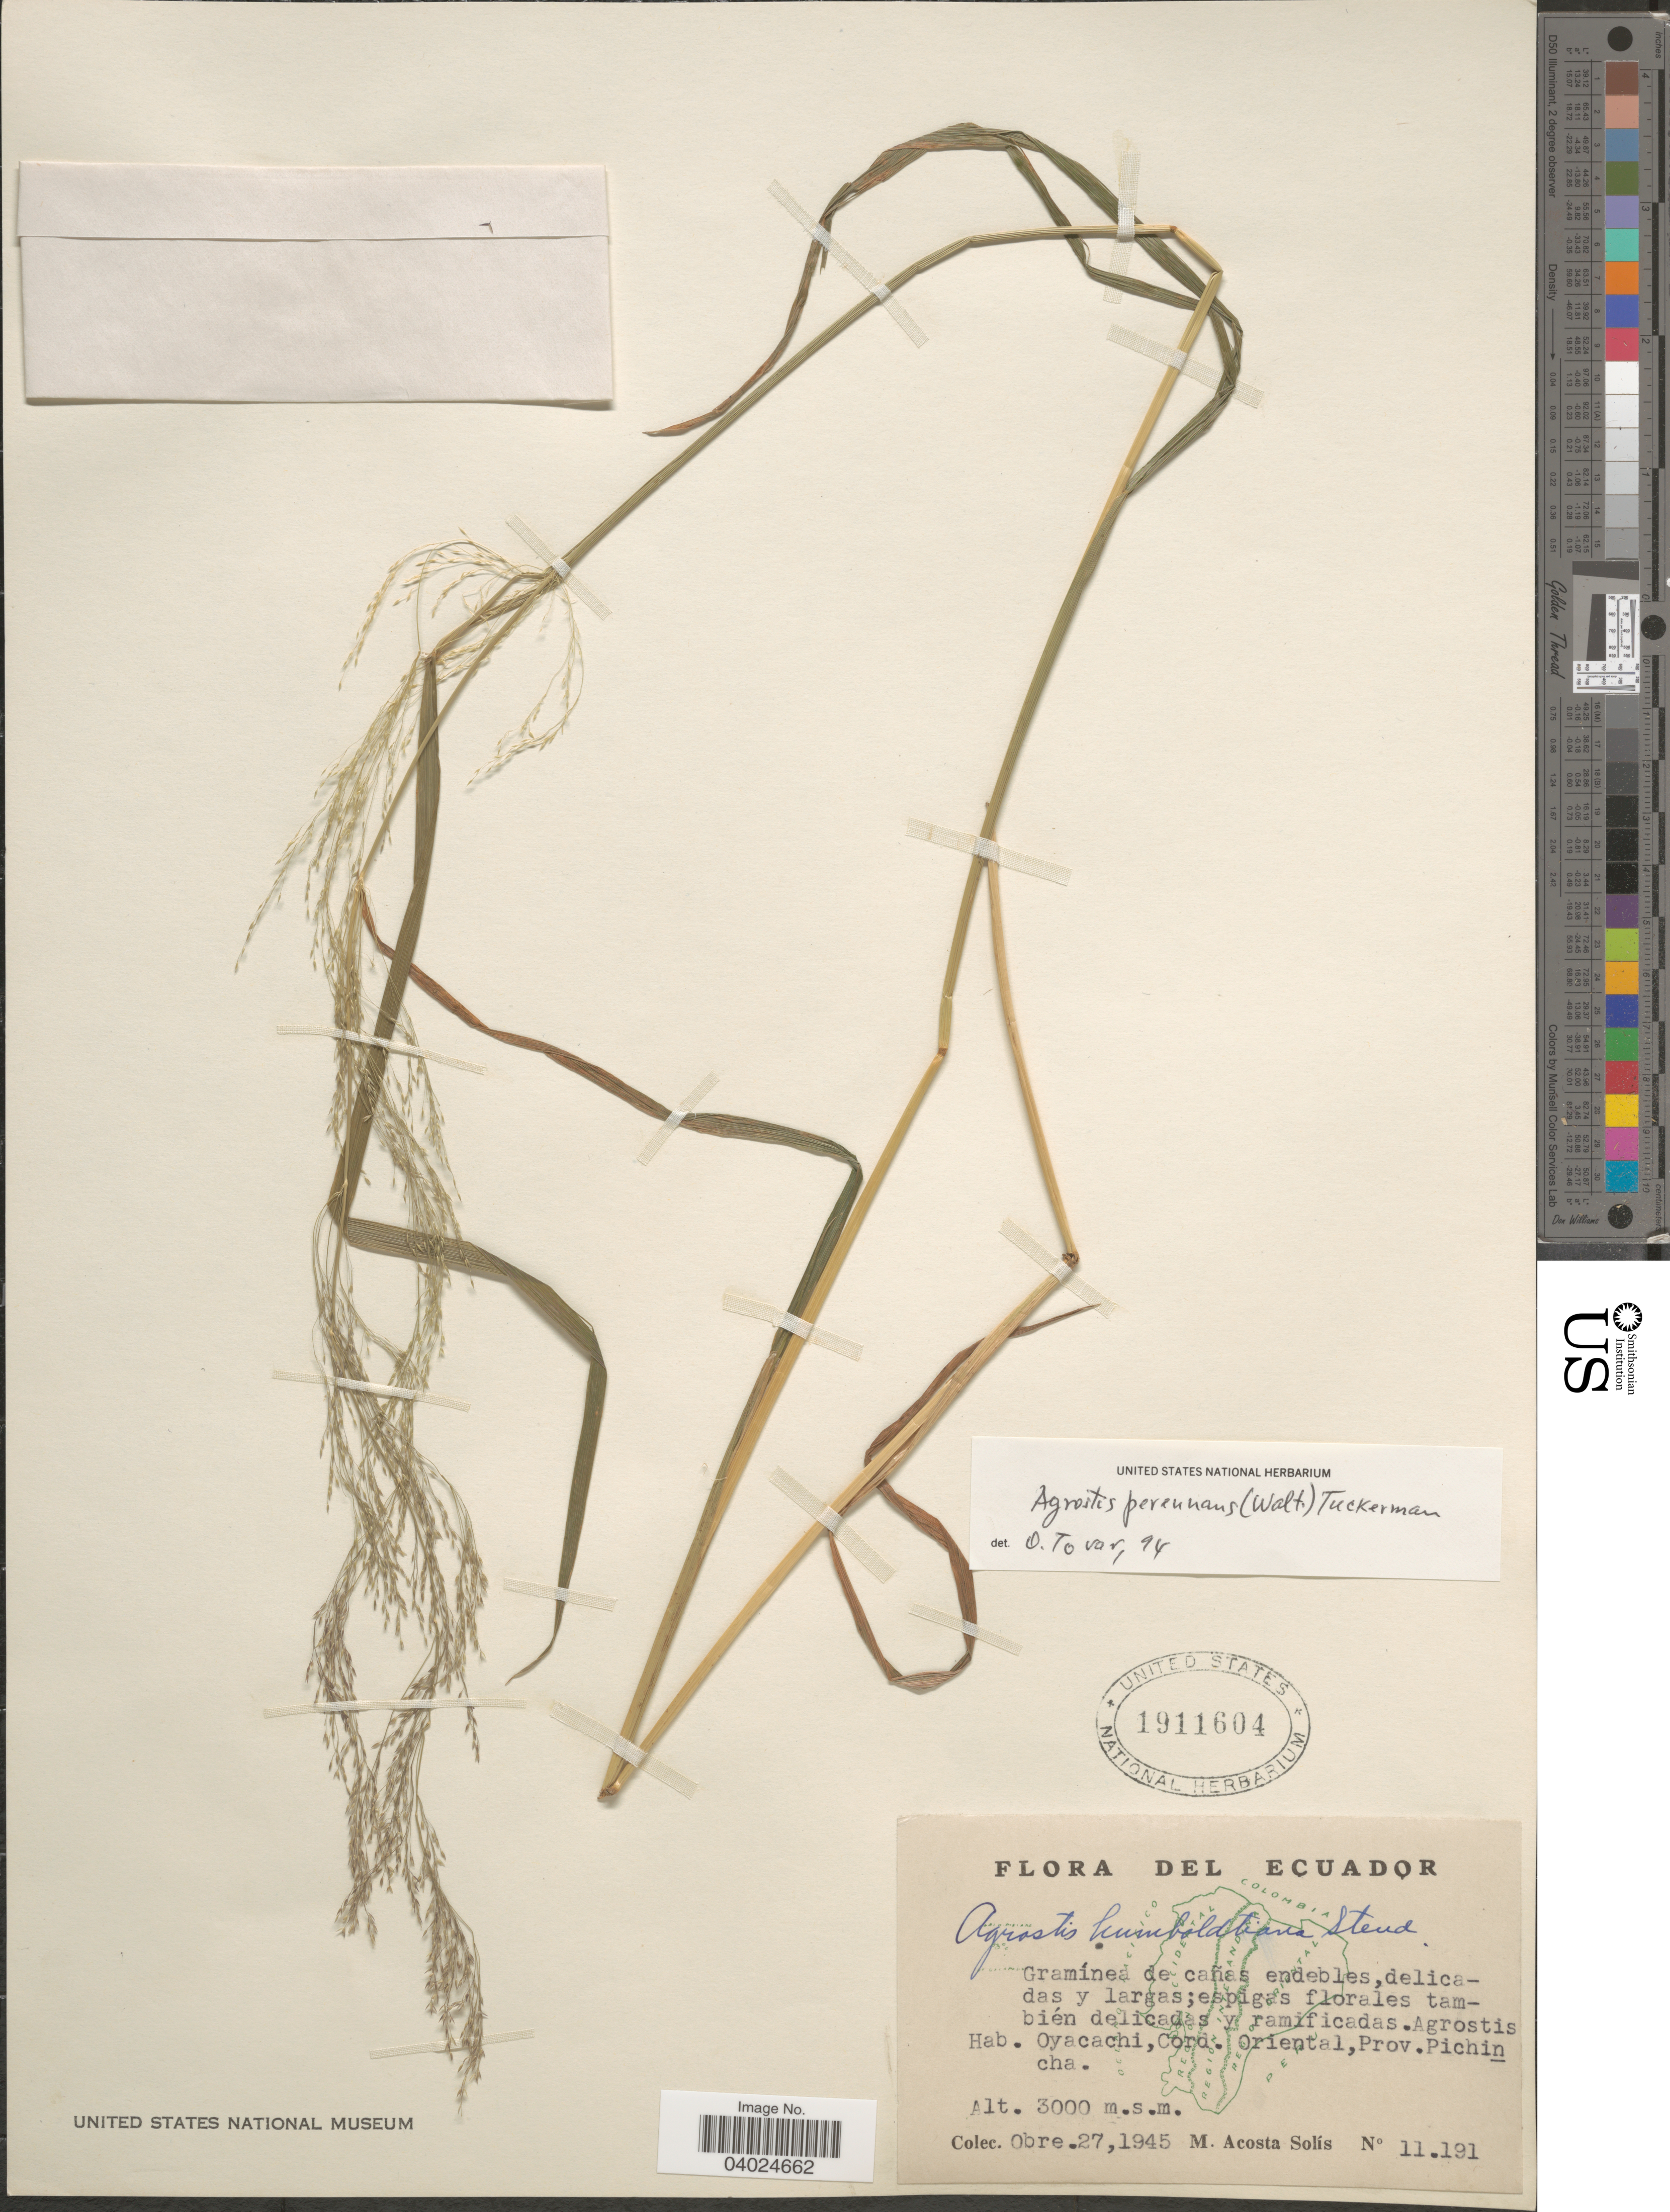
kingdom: Plantae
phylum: Tracheophyta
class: Liliopsida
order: Poales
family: Poaceae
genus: Agrostis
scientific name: Agrostis perennans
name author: (Walter) Tuck.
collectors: M. Acosta Solis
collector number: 11191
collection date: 1945-10-27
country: Ecuador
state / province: Pichincha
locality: Oyacachi, Cord. Oriental.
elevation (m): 3000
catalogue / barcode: US 1911604